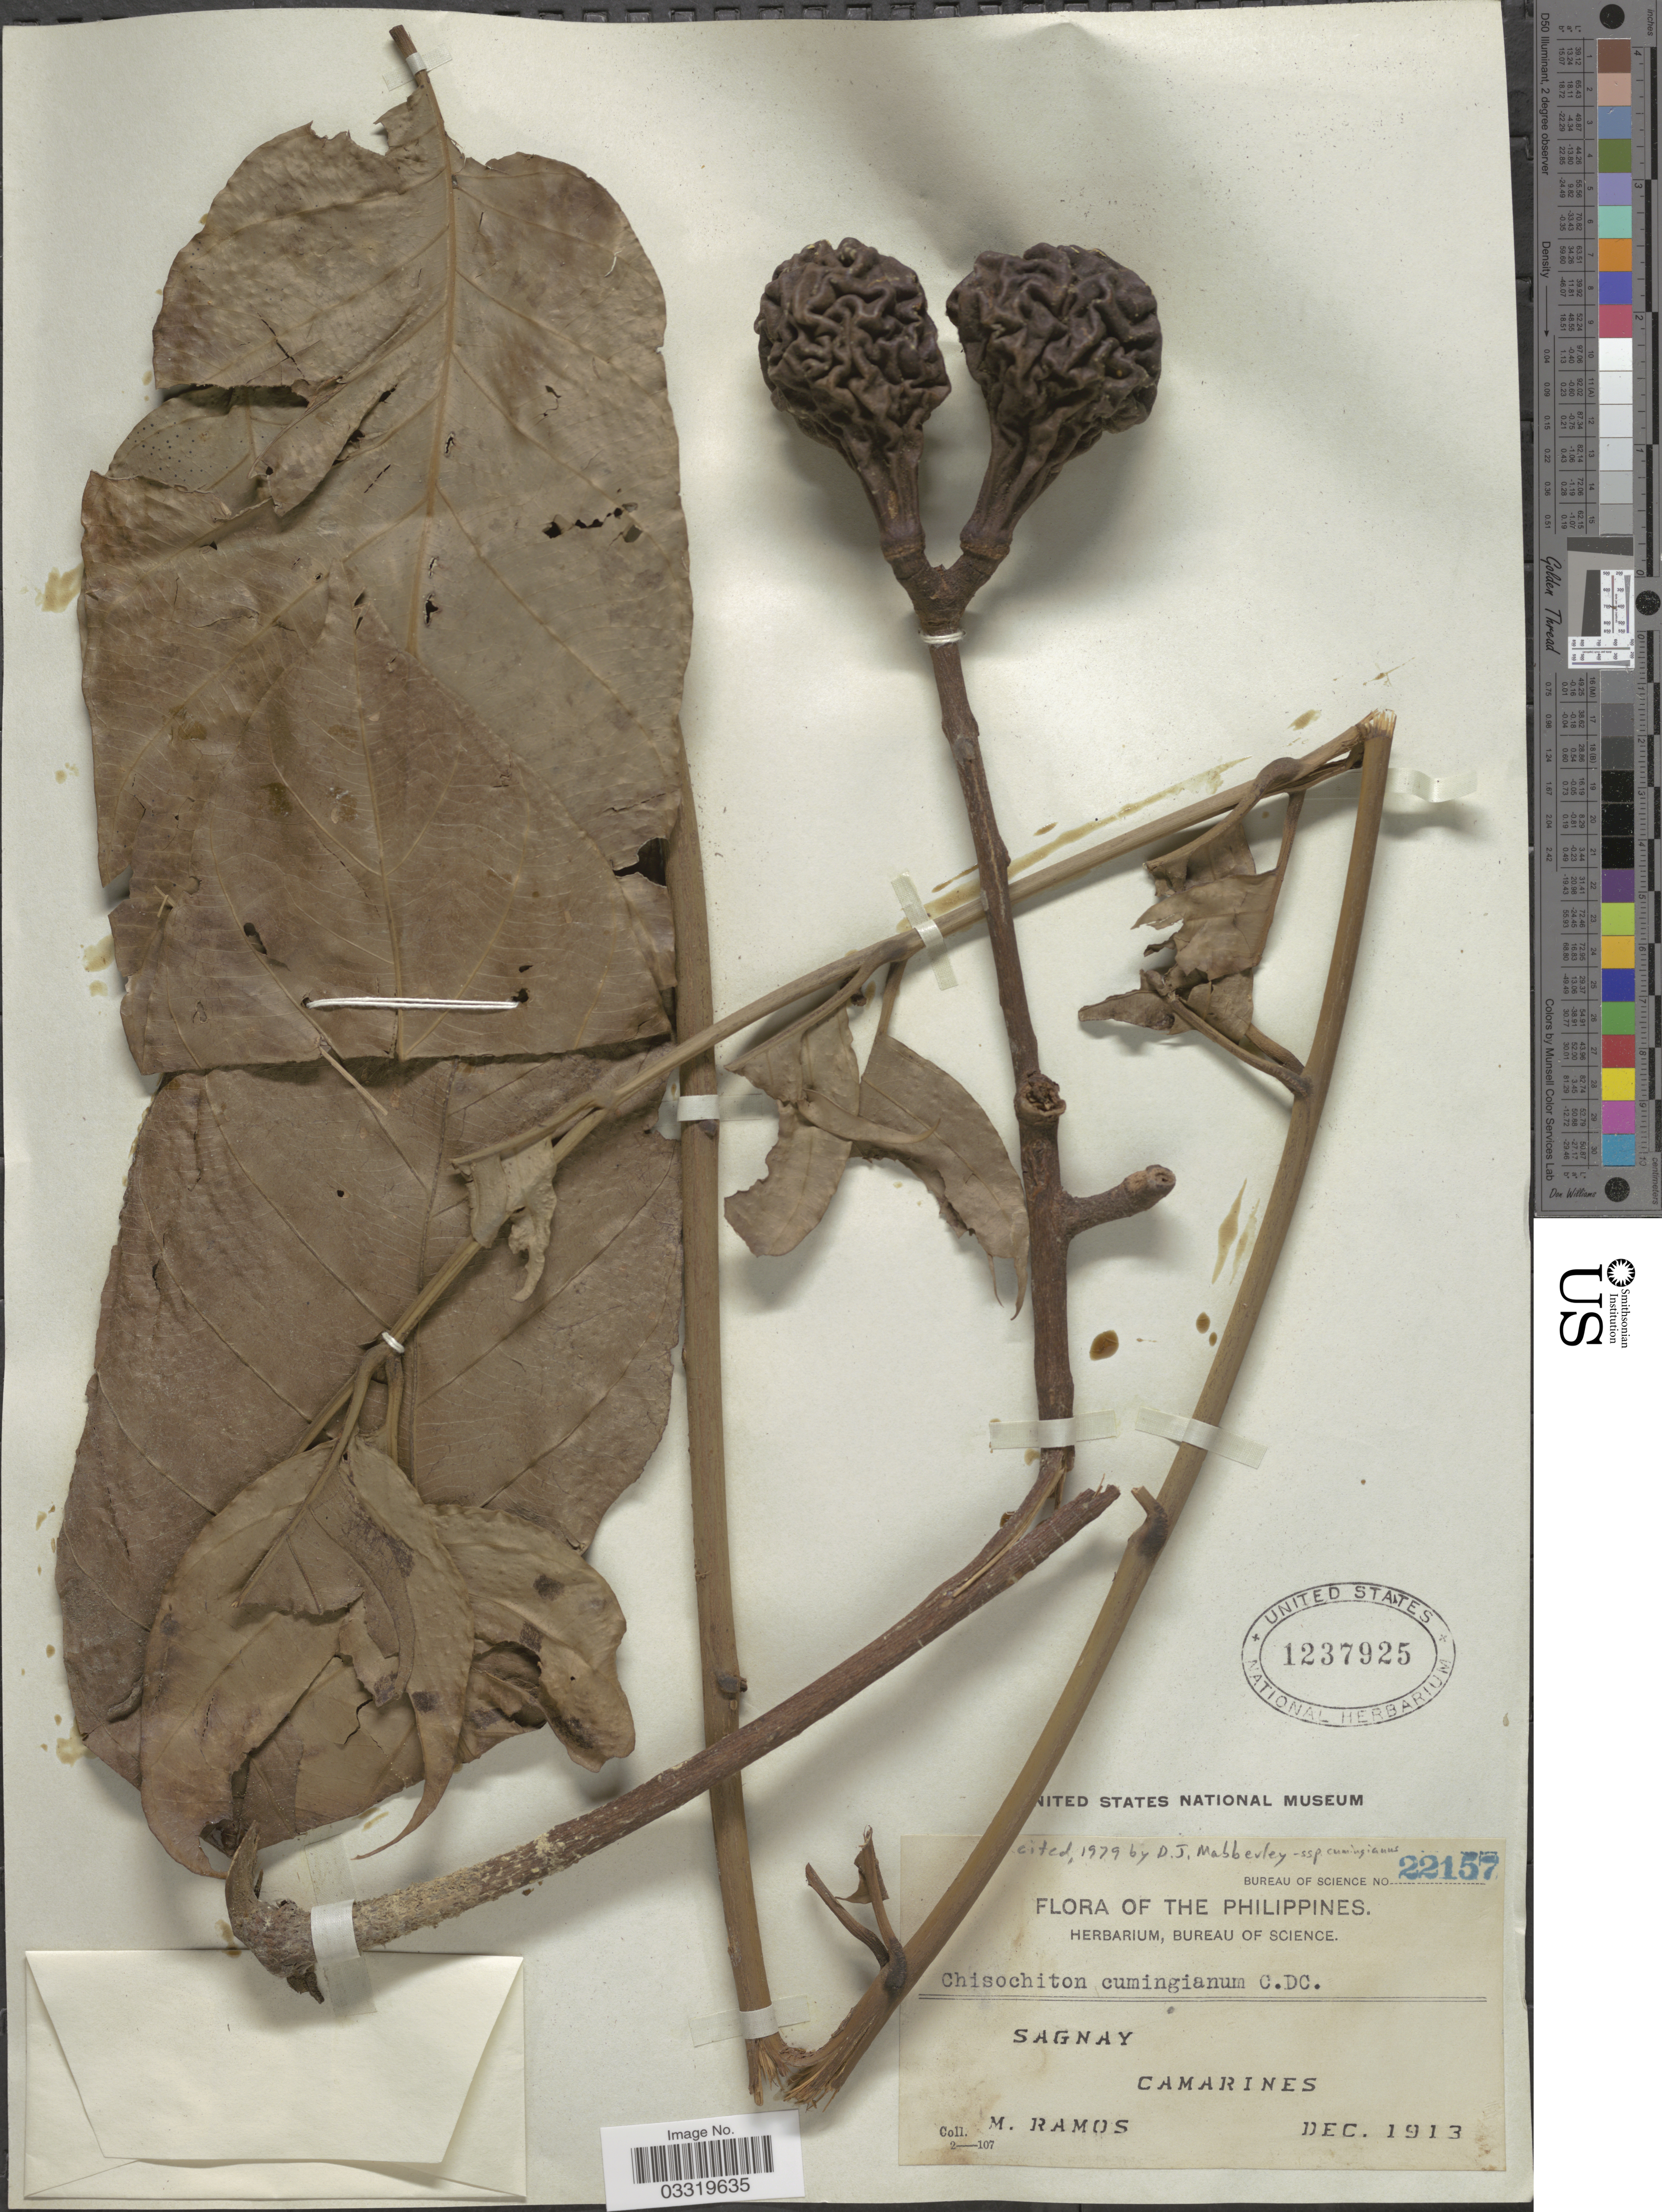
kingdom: Plantae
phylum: Tracheophyta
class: Magnoliopsida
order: Sapindales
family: Meliaceae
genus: Chisocheton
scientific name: Chisocheton cumingianus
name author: (C. DC.) Harms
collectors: M. Ramos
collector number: Bureau of Science 22157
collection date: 1913-12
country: Philippines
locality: Sagnay. Camarines.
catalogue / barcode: US 1237925